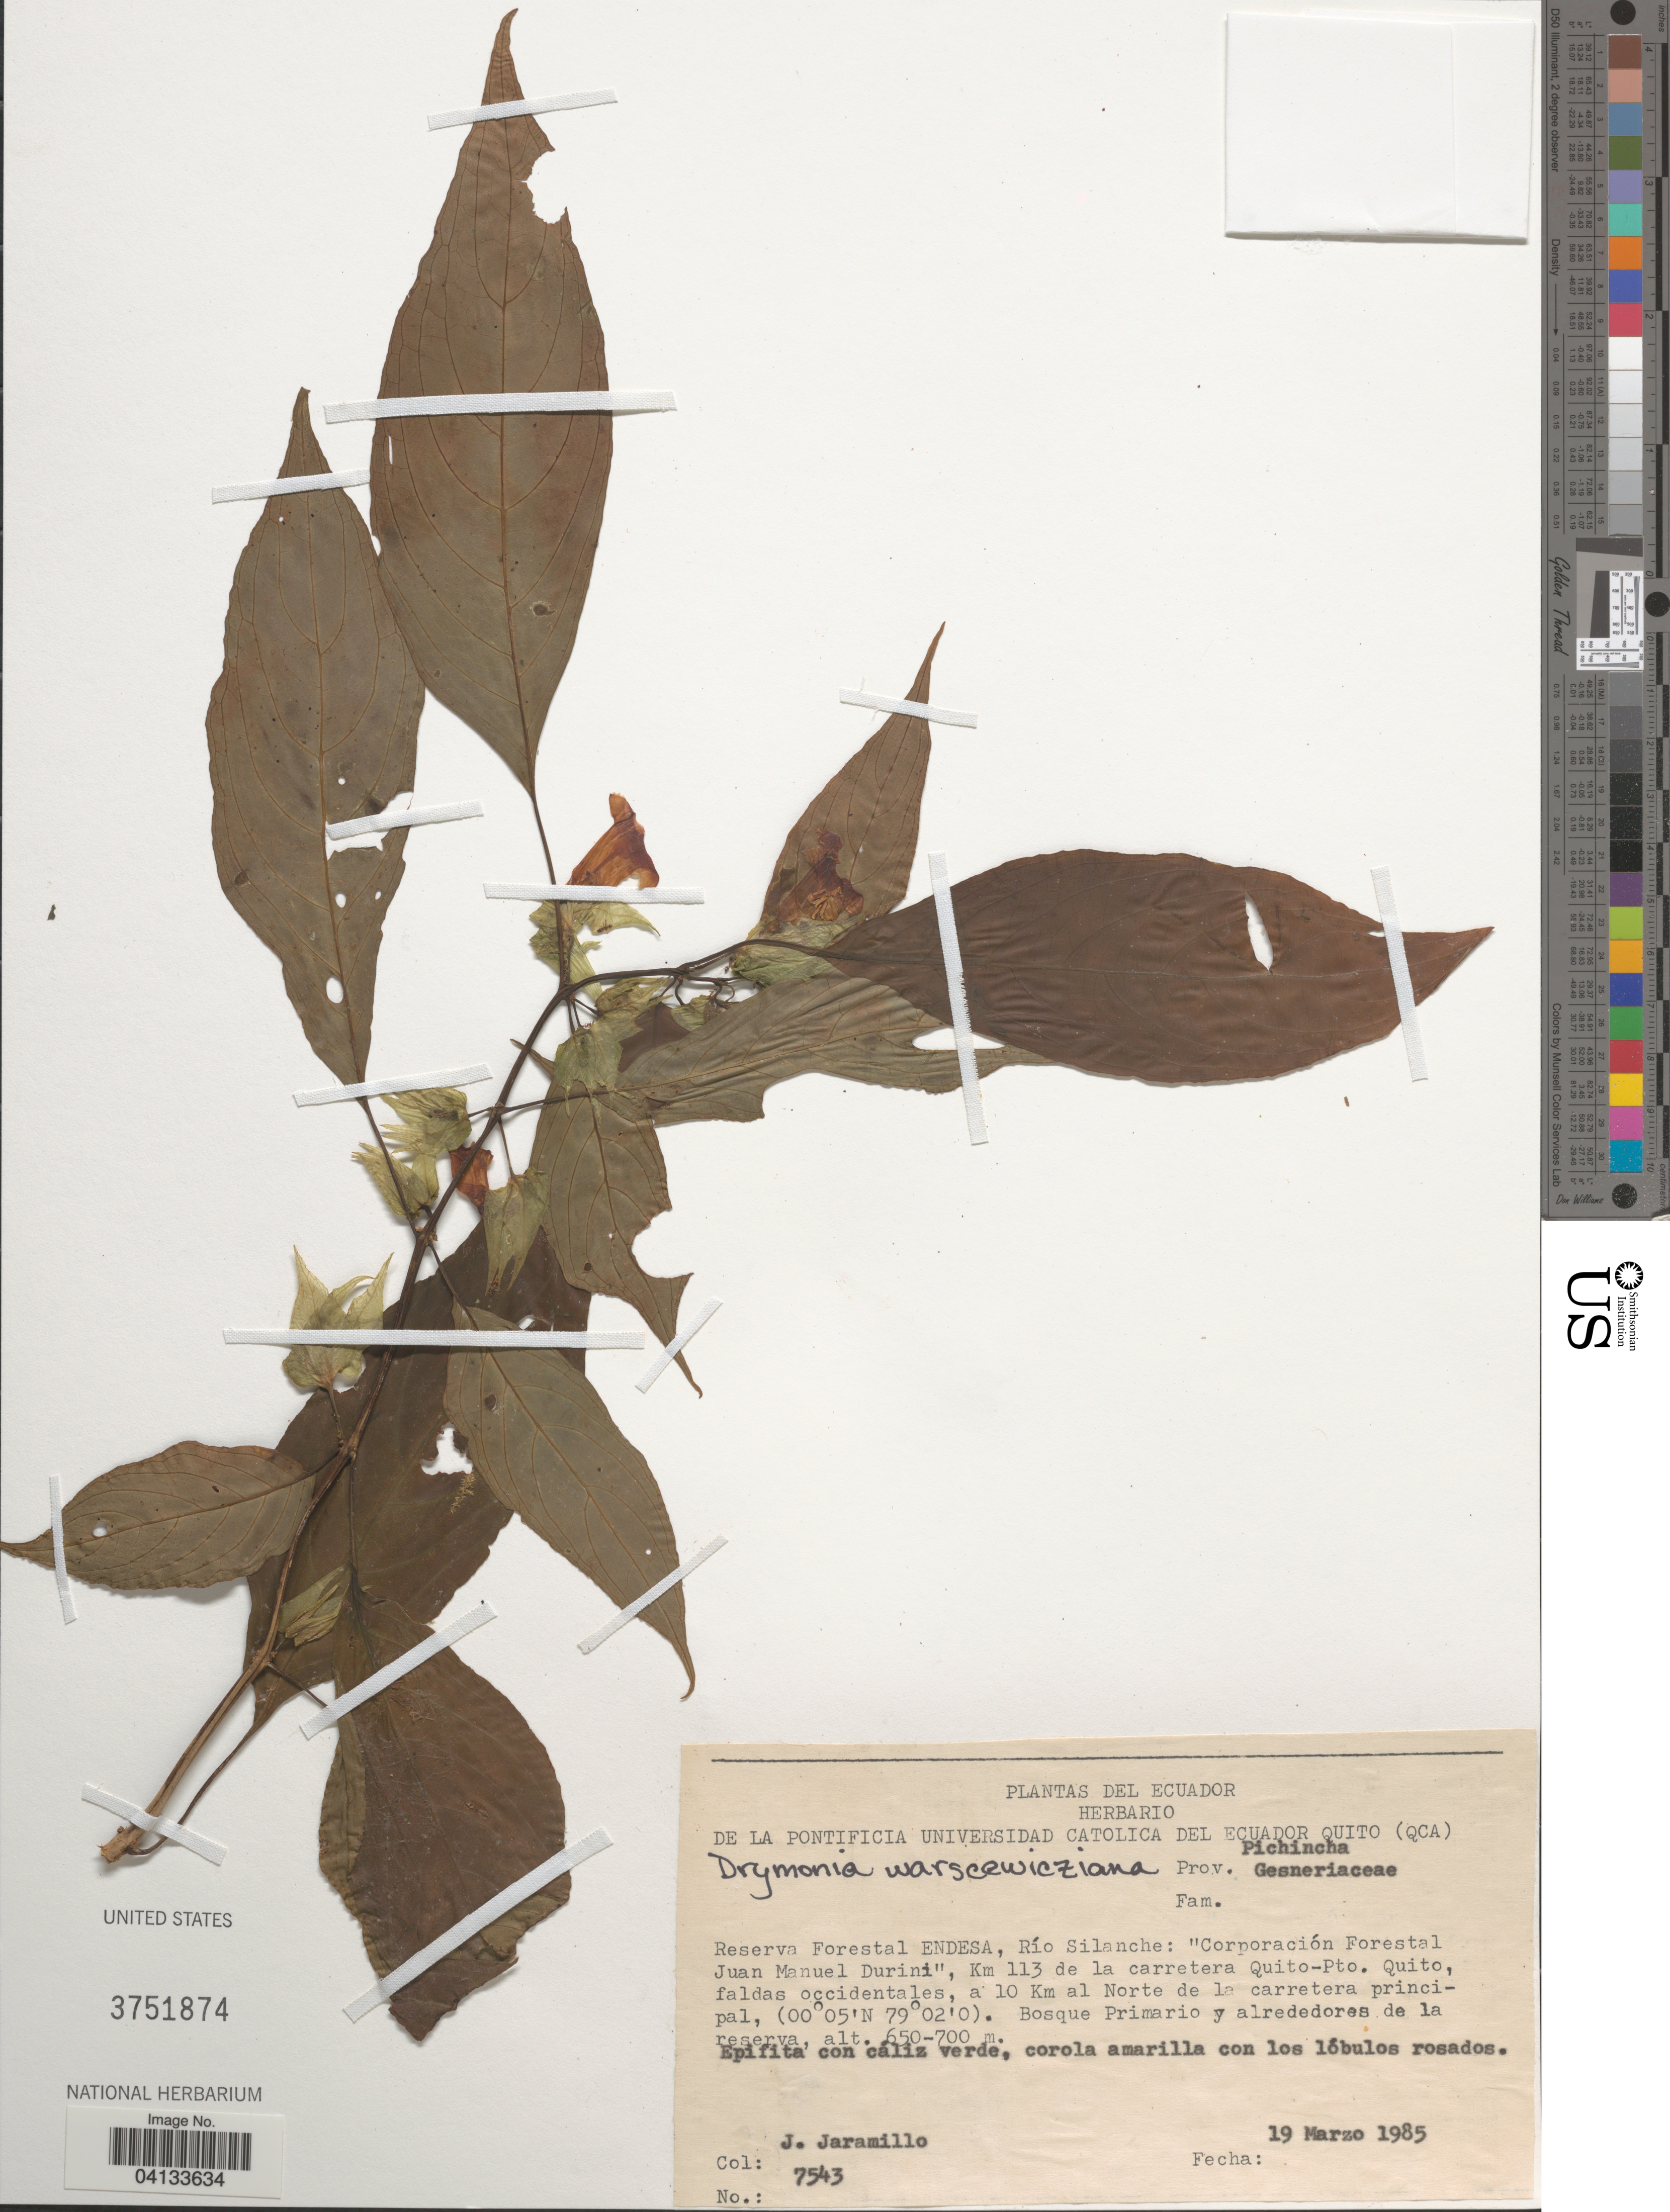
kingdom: Plantae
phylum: Tracheophyta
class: Magnoliopsida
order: Lamiales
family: Gesneriaceae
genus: Drymonia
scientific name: Drymonia warszewicziana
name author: Hanst.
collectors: J. Jaramillo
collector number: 7543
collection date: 1985-03-19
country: Ecuador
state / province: Pichincha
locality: Reserva Forestal ENDESA, Río Silanche: "Corporación Forestal Juan Manuel Durini", Km 113 de la carretera Quito-Pto. Quito, faldas occidentales, a 10 Km al Norte de la carretera principal.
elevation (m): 650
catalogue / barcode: US 3751874